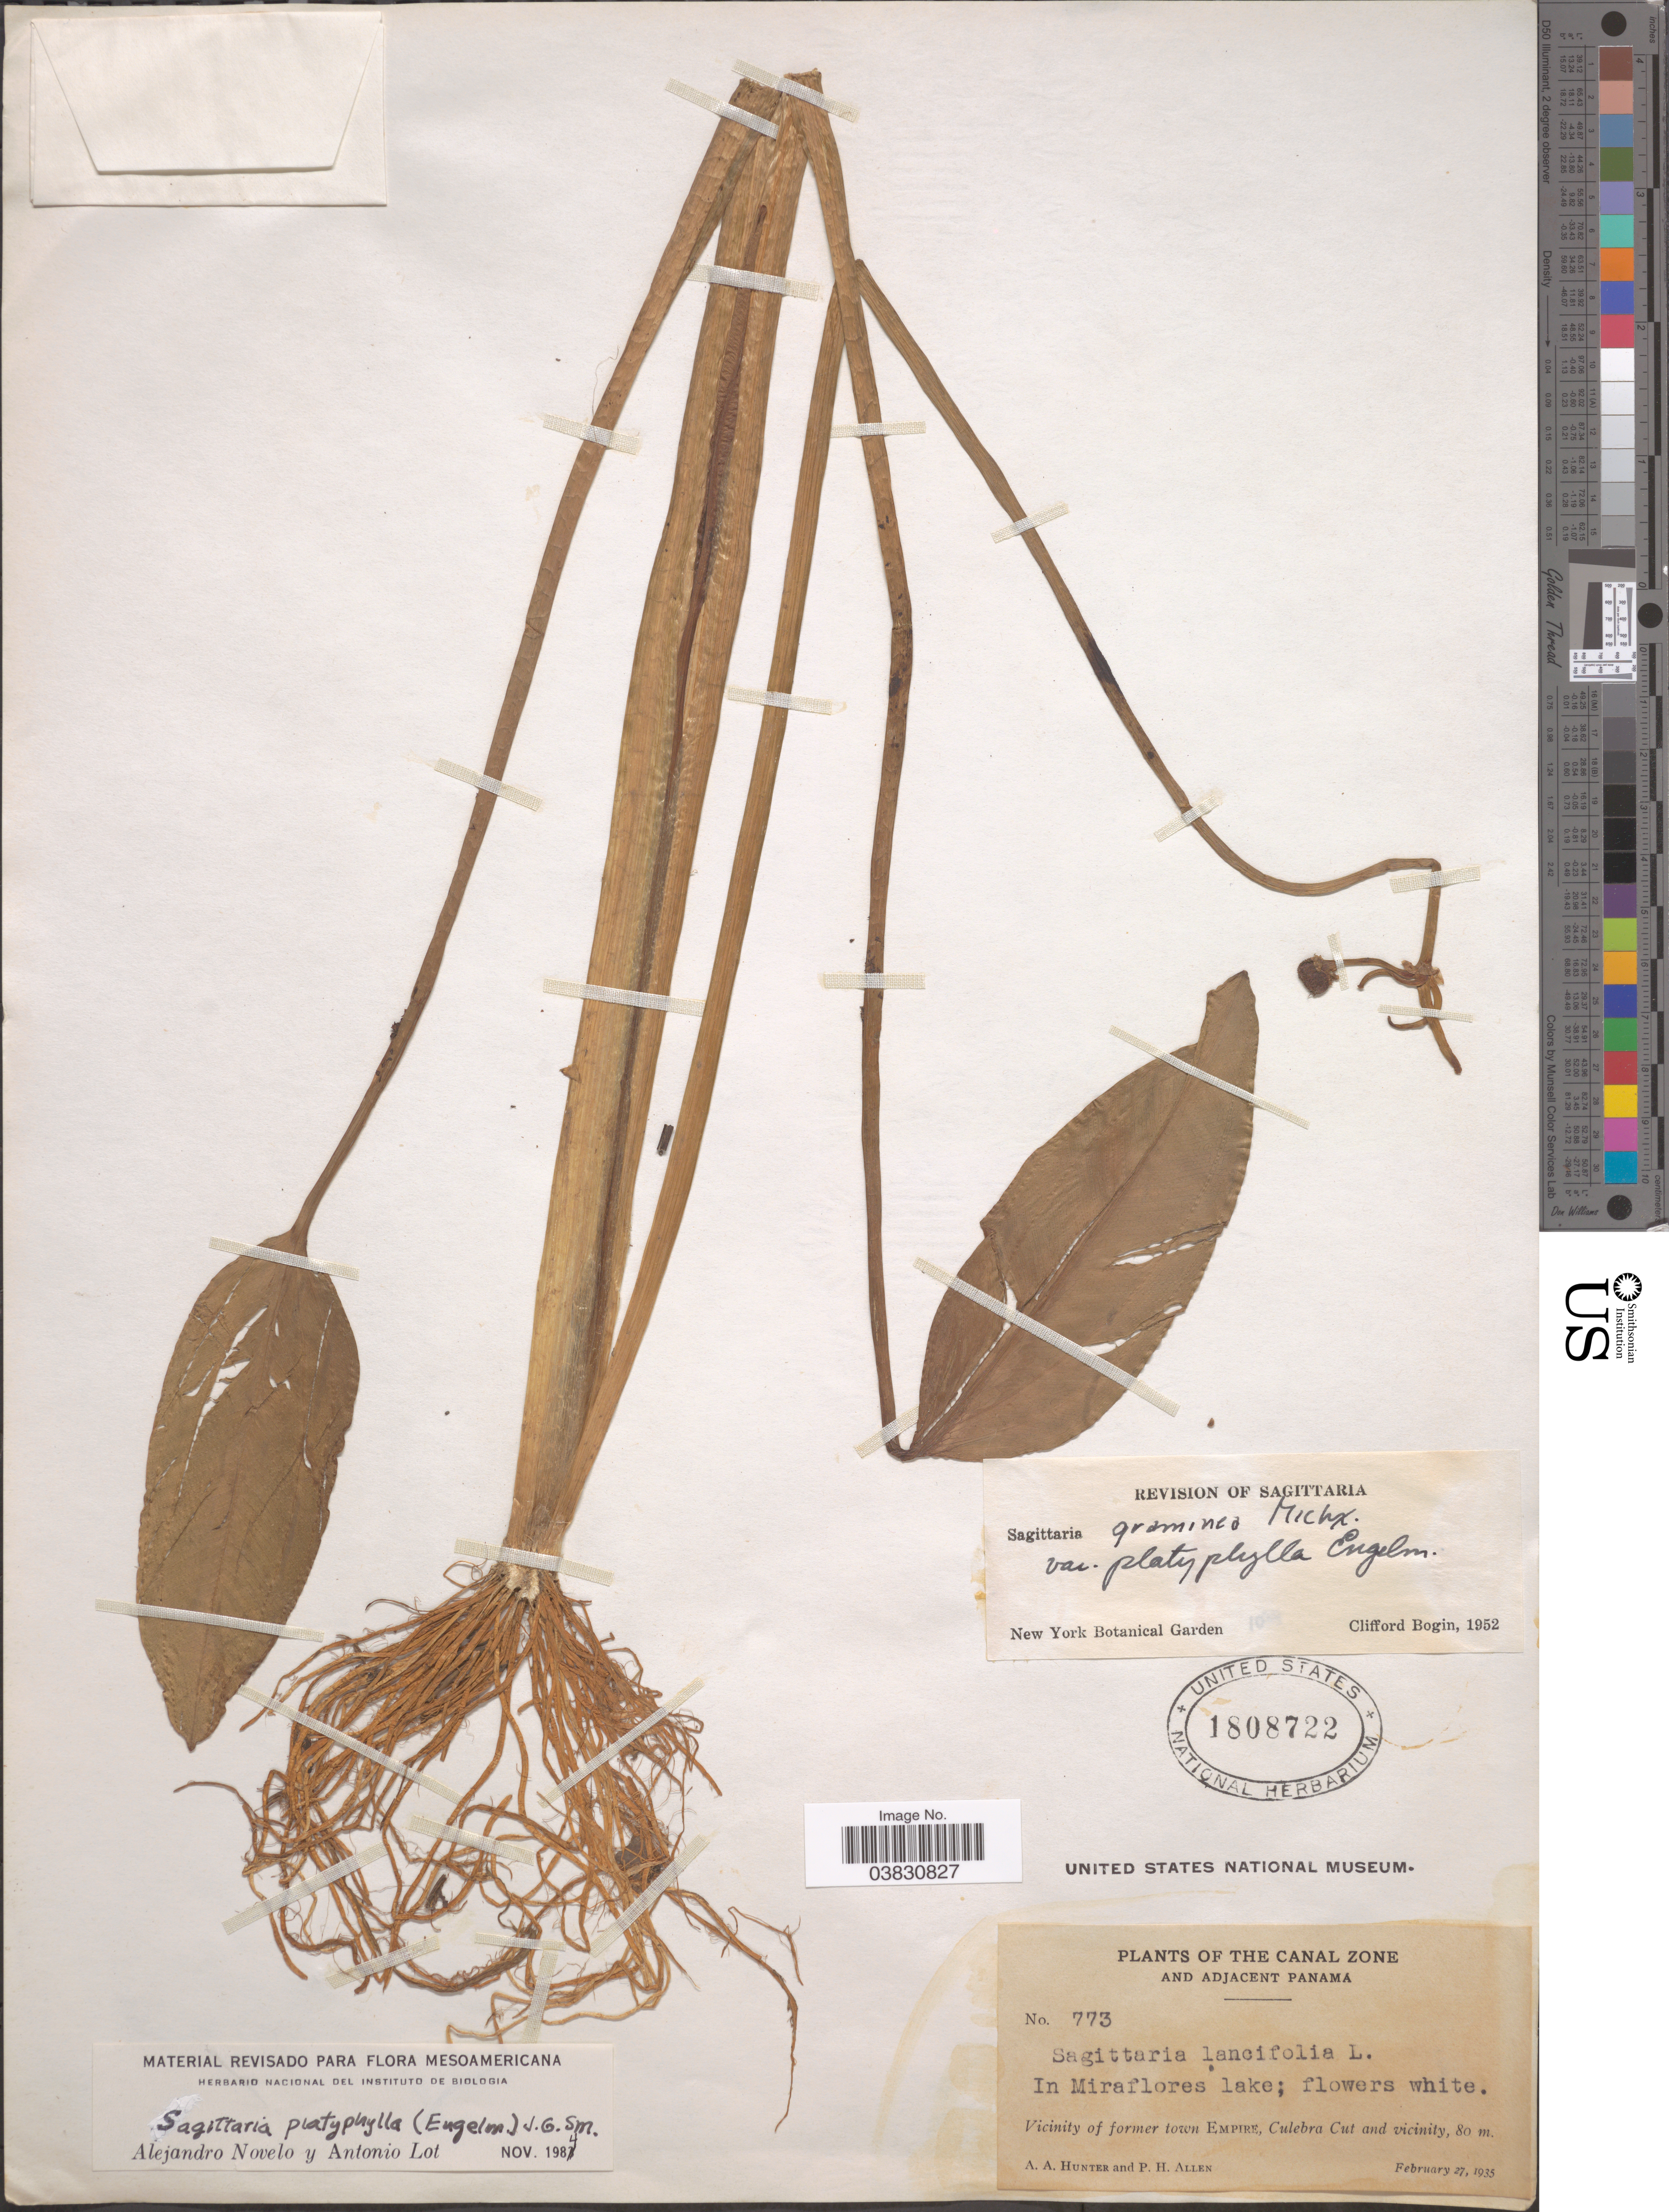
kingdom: Plantae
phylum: Tracheophyta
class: Liliopsida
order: Alismatales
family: Alismataceae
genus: Sagittaria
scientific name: Sagittaria platyphylla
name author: (Englem.) J.G. Sm.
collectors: A. Hunter & P. H. Allen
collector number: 773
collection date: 1935-02-27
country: Panama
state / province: Panamá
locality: The Canal Zone and adjacent Panama. In Miraflores lake. Vicinity of former town Empire, Culebra Cut and vicinity.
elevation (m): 80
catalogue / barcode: US 1808722